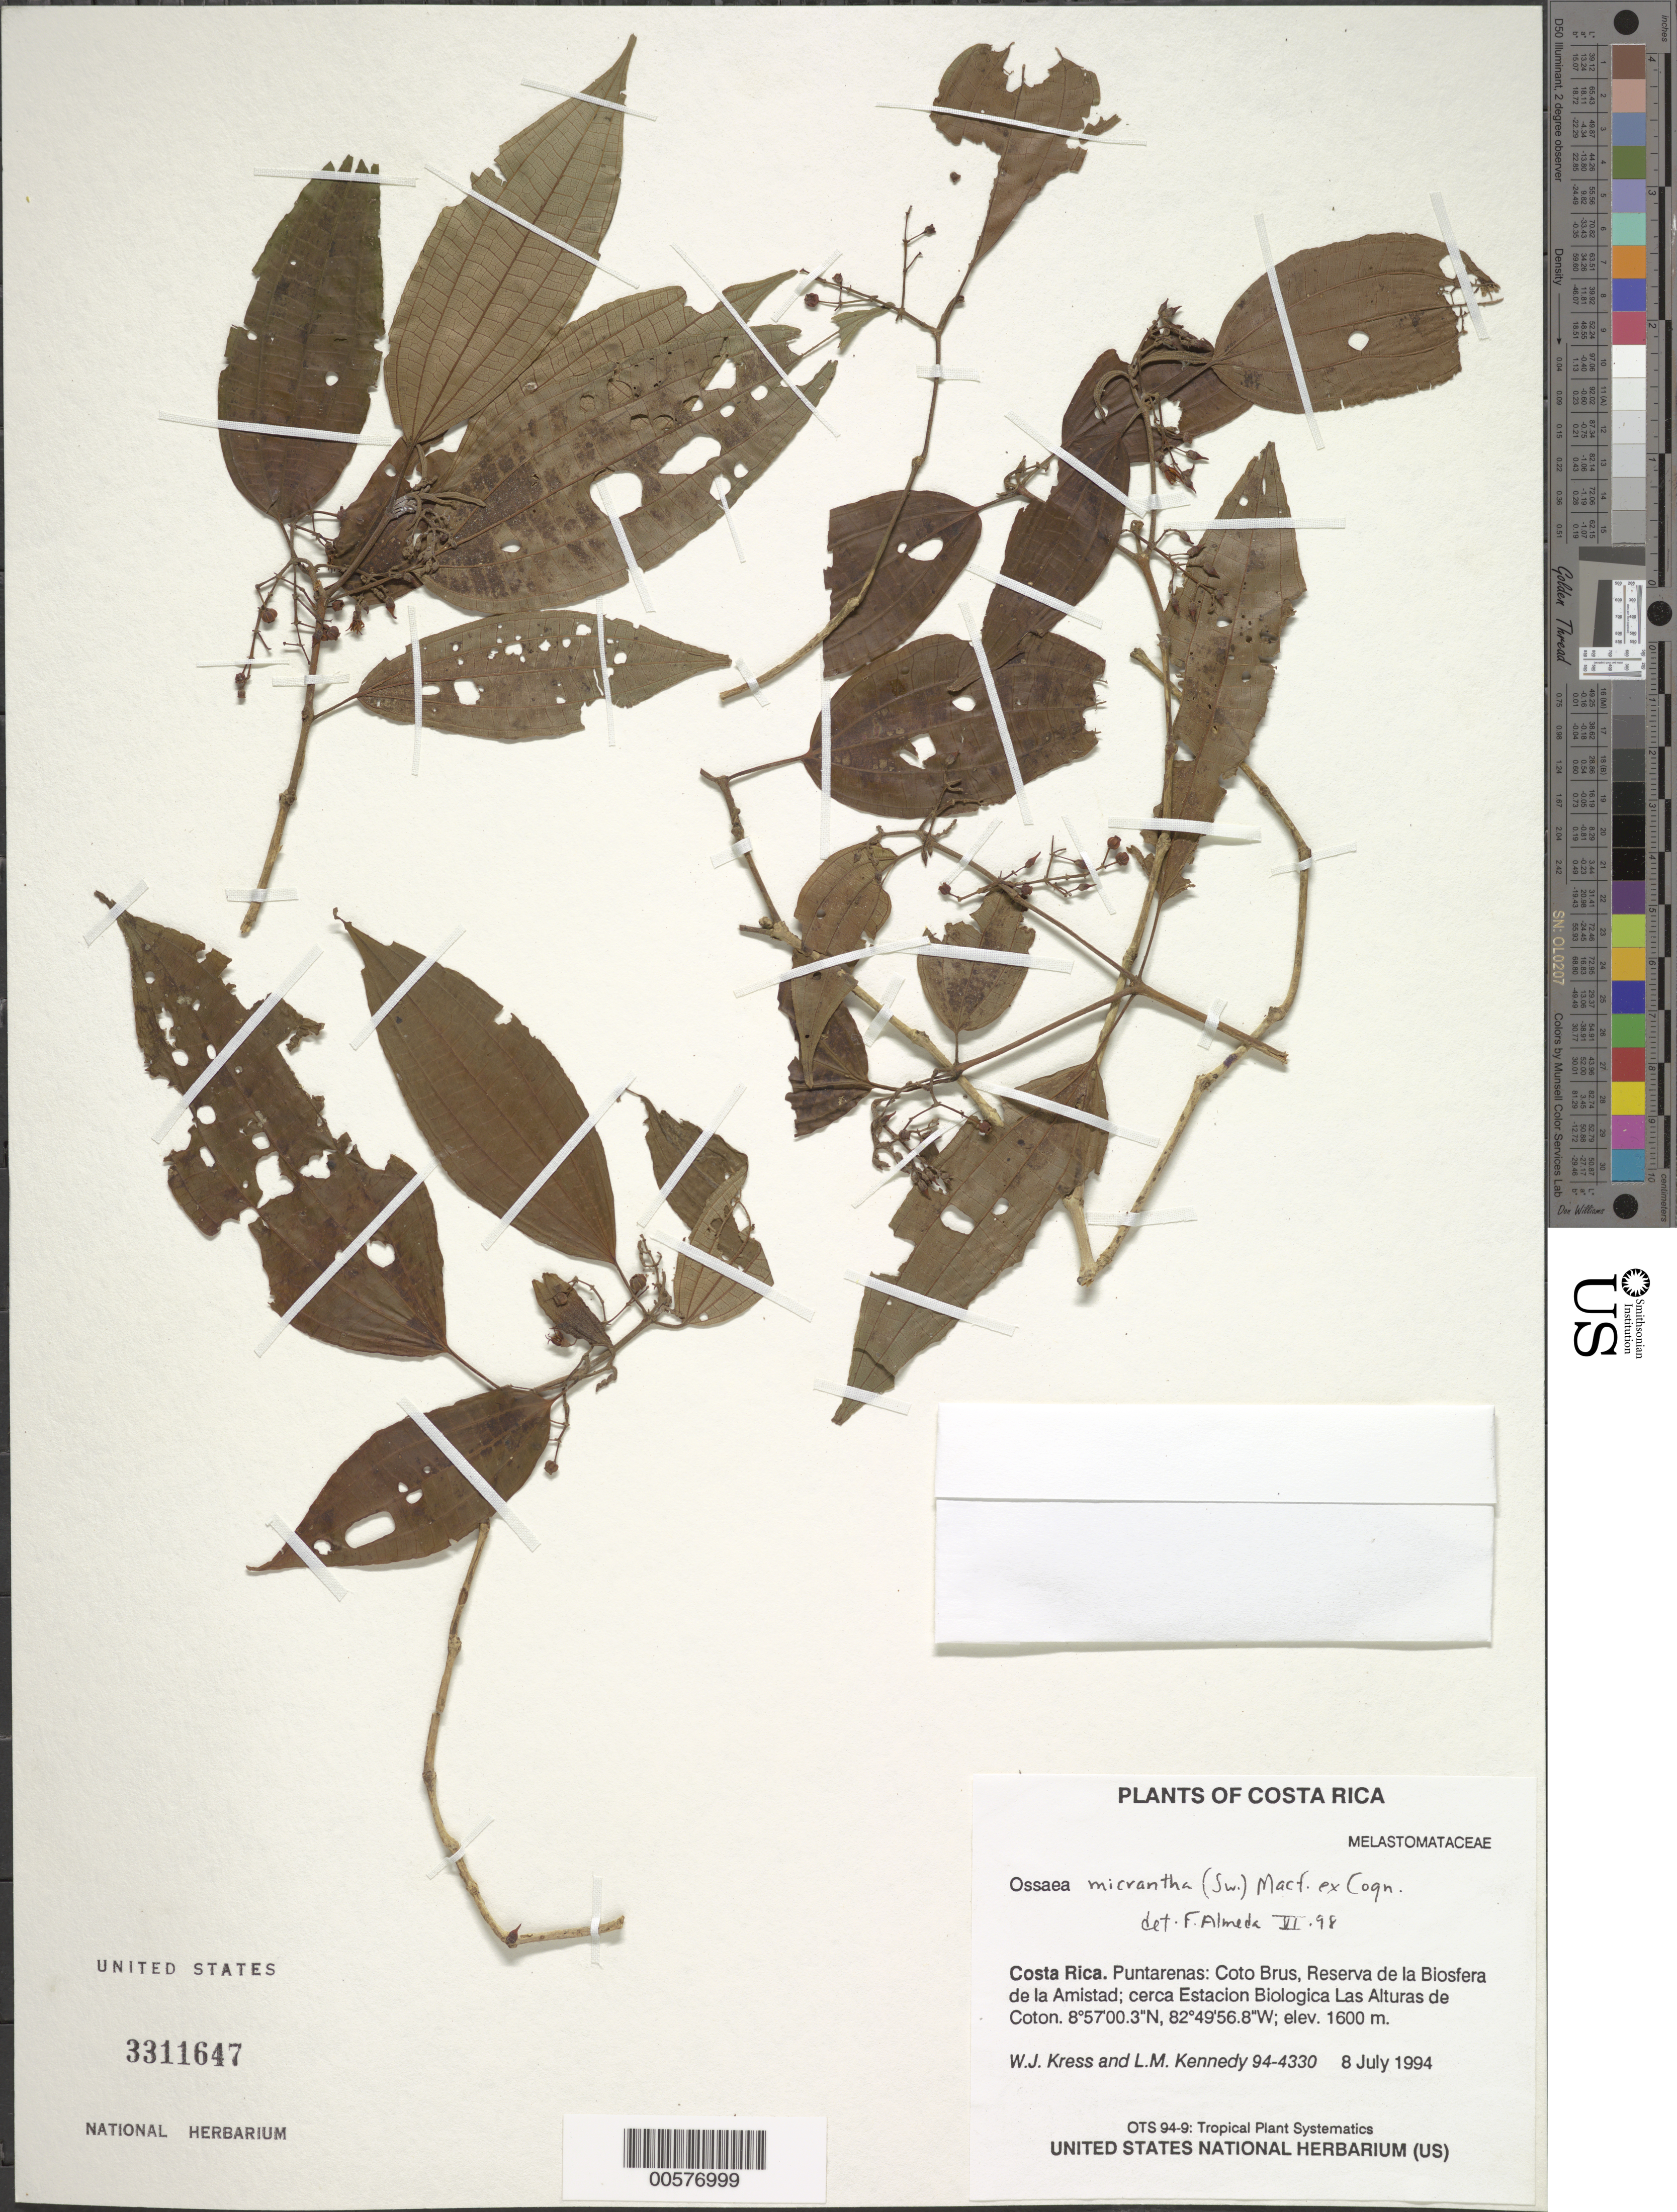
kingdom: Plantae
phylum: Tracheophyta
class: Magnoliopsida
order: Myrtales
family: Melastomataceae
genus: Ossaea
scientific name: Ossaea micrantha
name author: (Sw.) Macfad. ex Cogn.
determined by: Almeda, F.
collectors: W. J. Kress & L. M. Kennedy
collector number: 94-4330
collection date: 1994-07-08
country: Costa Rica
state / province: Puntarenas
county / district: Coto Brus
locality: Reserva de la Biosfera de la Amistad; cerca Estacion Biologica Las Alturas de Coton.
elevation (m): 1600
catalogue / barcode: US 3311647